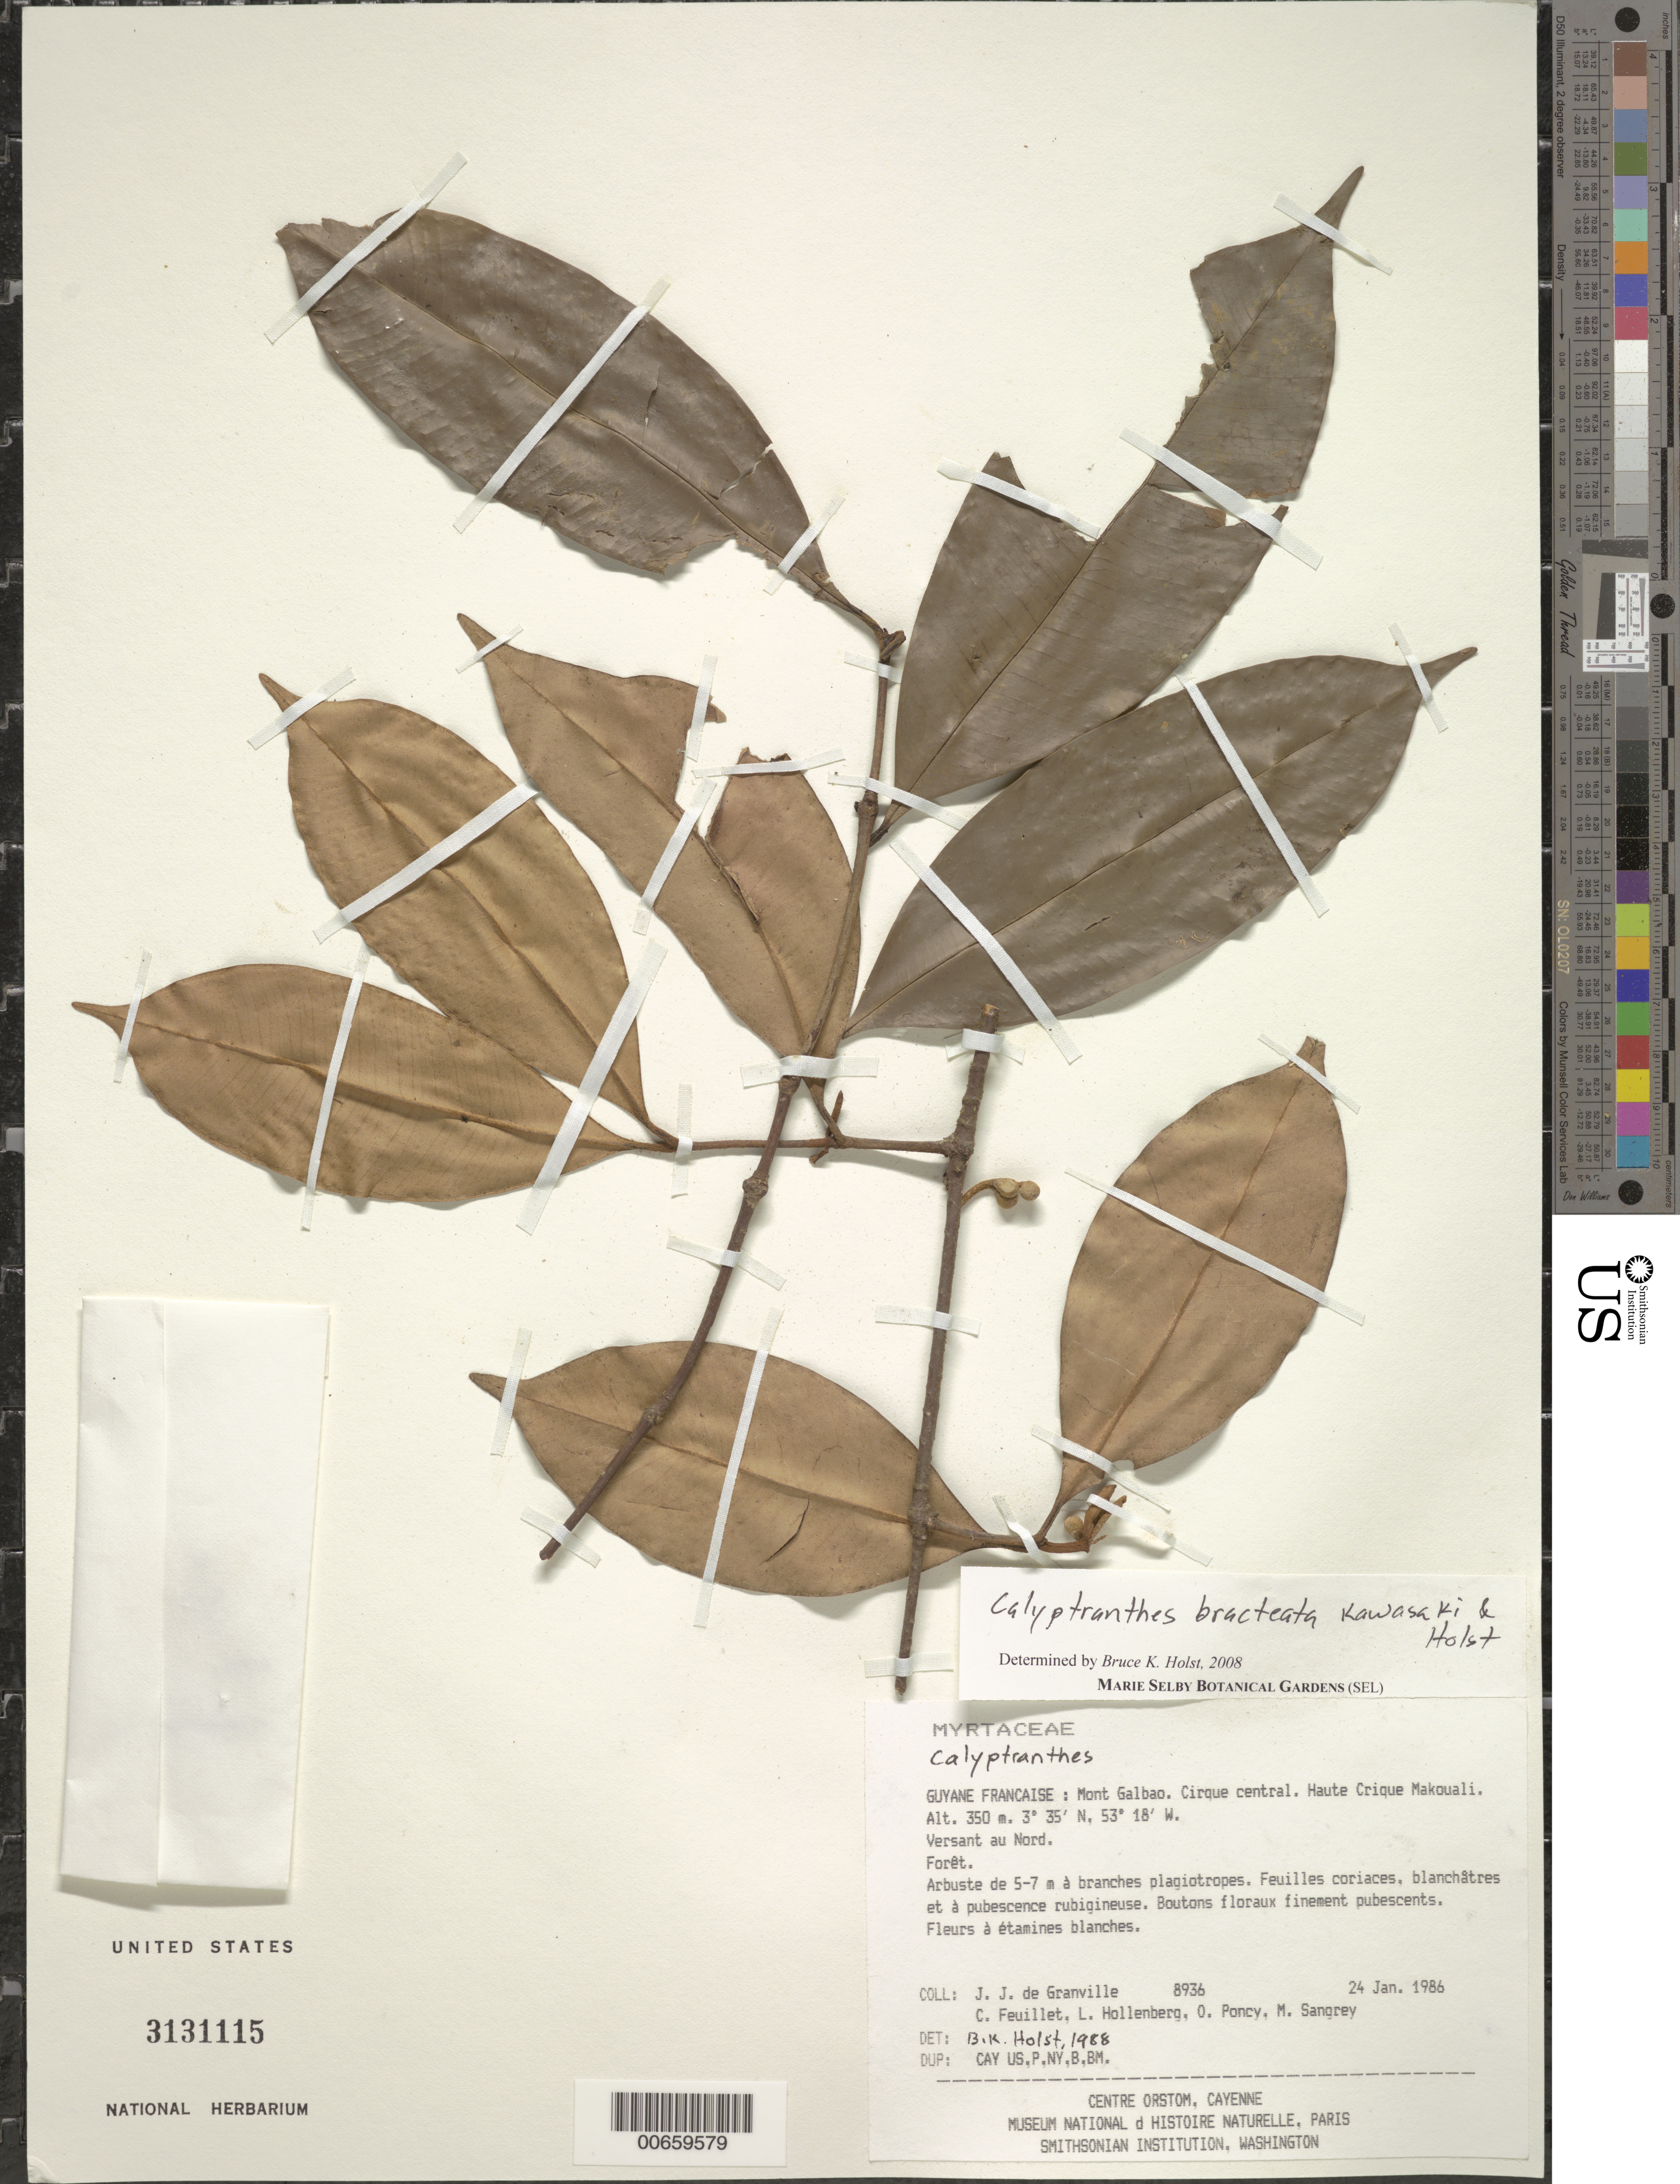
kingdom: Plantae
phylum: Tracheophyta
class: Magnoliopsida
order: Myrtales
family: Myrtaceae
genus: Myrcia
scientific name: Myrcia neobracteata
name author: A.R. Lourenço & E. Lucas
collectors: J.-J. de Granville, C. Feuillet, L. Hollenberg, O. Poncy & M. S. Sangrey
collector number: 8936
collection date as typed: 24-Jan-86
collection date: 1986-01-24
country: French Guiana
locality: Mont Galbao. Crique central. Haute Crique Makouali. Versant au Nord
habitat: Forêt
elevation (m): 350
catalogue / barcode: US 3131115